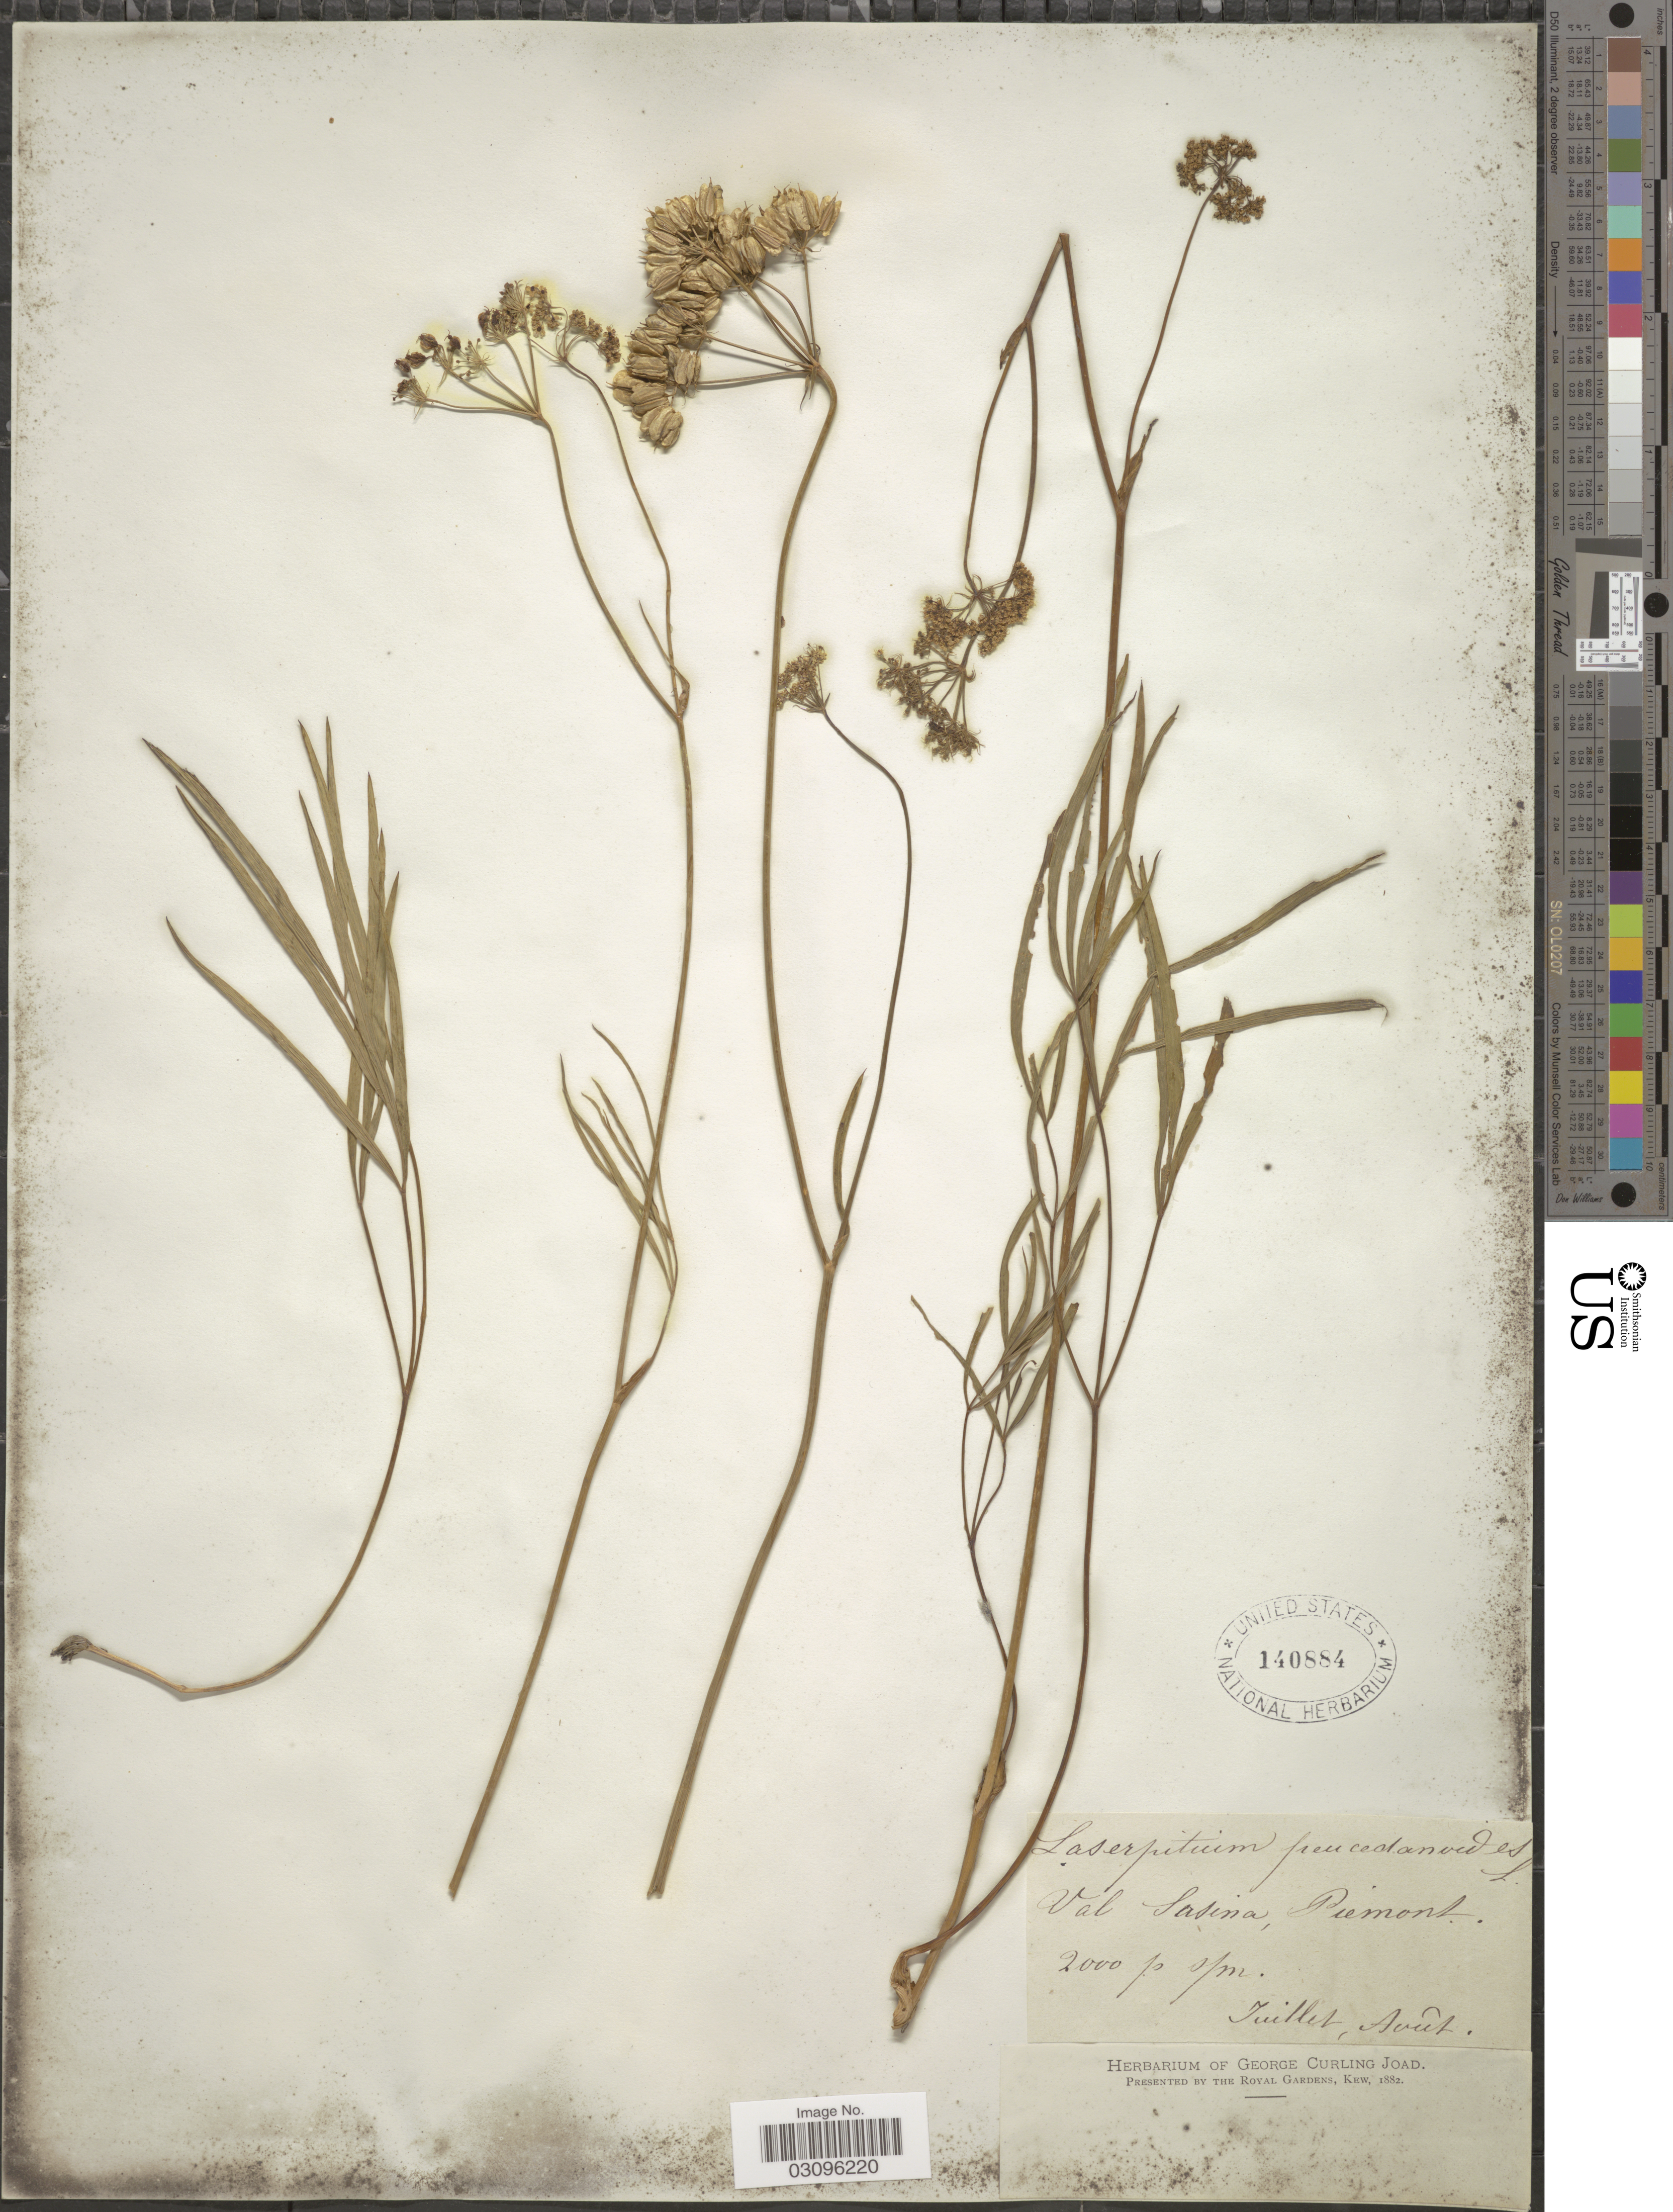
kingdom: Plantae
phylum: Tracheophyta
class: Magnoliopsida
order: Apiales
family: Apiaceae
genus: Laserpitium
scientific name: Laserpitium peucedanoides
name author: L.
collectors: ex herb. George Curling Joad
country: Italy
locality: Val Sasina, Piemont.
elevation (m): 2000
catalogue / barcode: US 140884